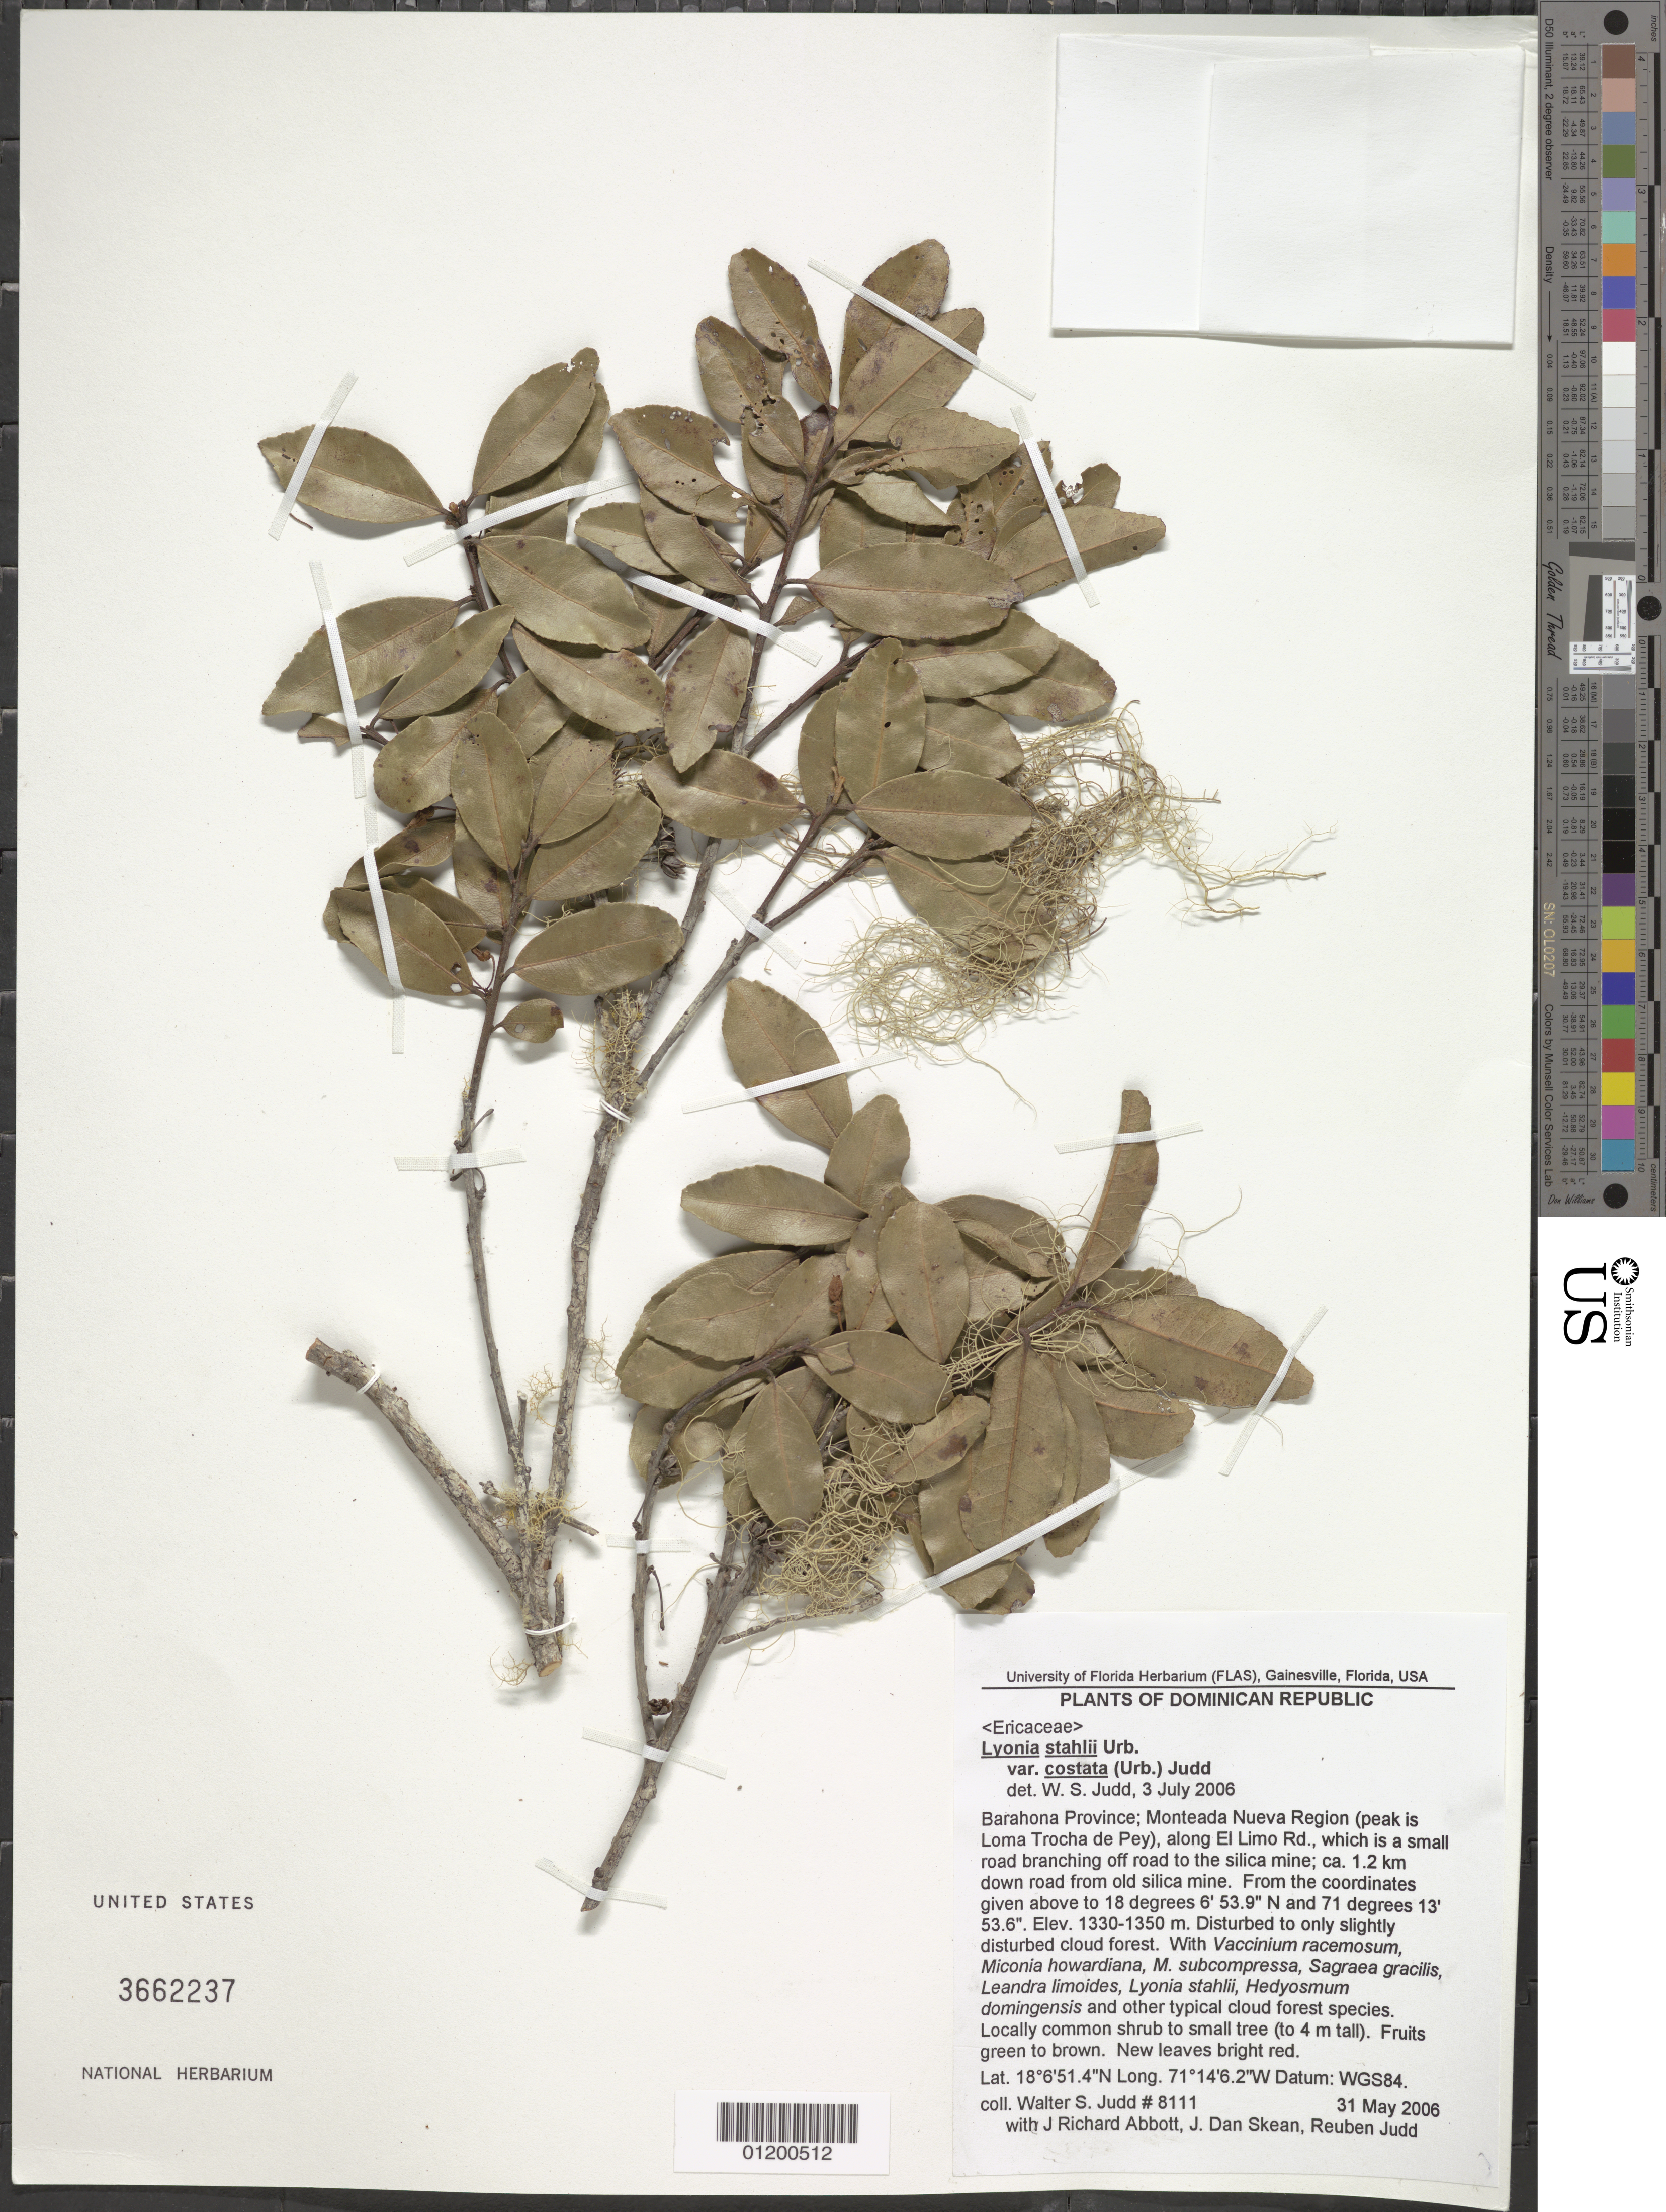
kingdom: Plantae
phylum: Tracheophyta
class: Magnoliopsida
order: Ericales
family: Ericaceae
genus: Lyonia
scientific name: Lyonia stahlii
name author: Urb.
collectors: W. Judd, J. R. Abbott, D. Skean & R. Judd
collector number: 8111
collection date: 2006-05-31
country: Dominican Republic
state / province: Barahona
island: Hispaniola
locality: Monteada Nueva Region (peak is Loma Trocha de Pey), along El Limo Road, which is a small road branching off road to the silica mine; ca. 1.2 km down road from old silica mine. From the coordinates given above to 18 degrees 6' 53.9" N and 71 degrees 13' 53.6" W.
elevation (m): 1330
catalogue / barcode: US 3662237